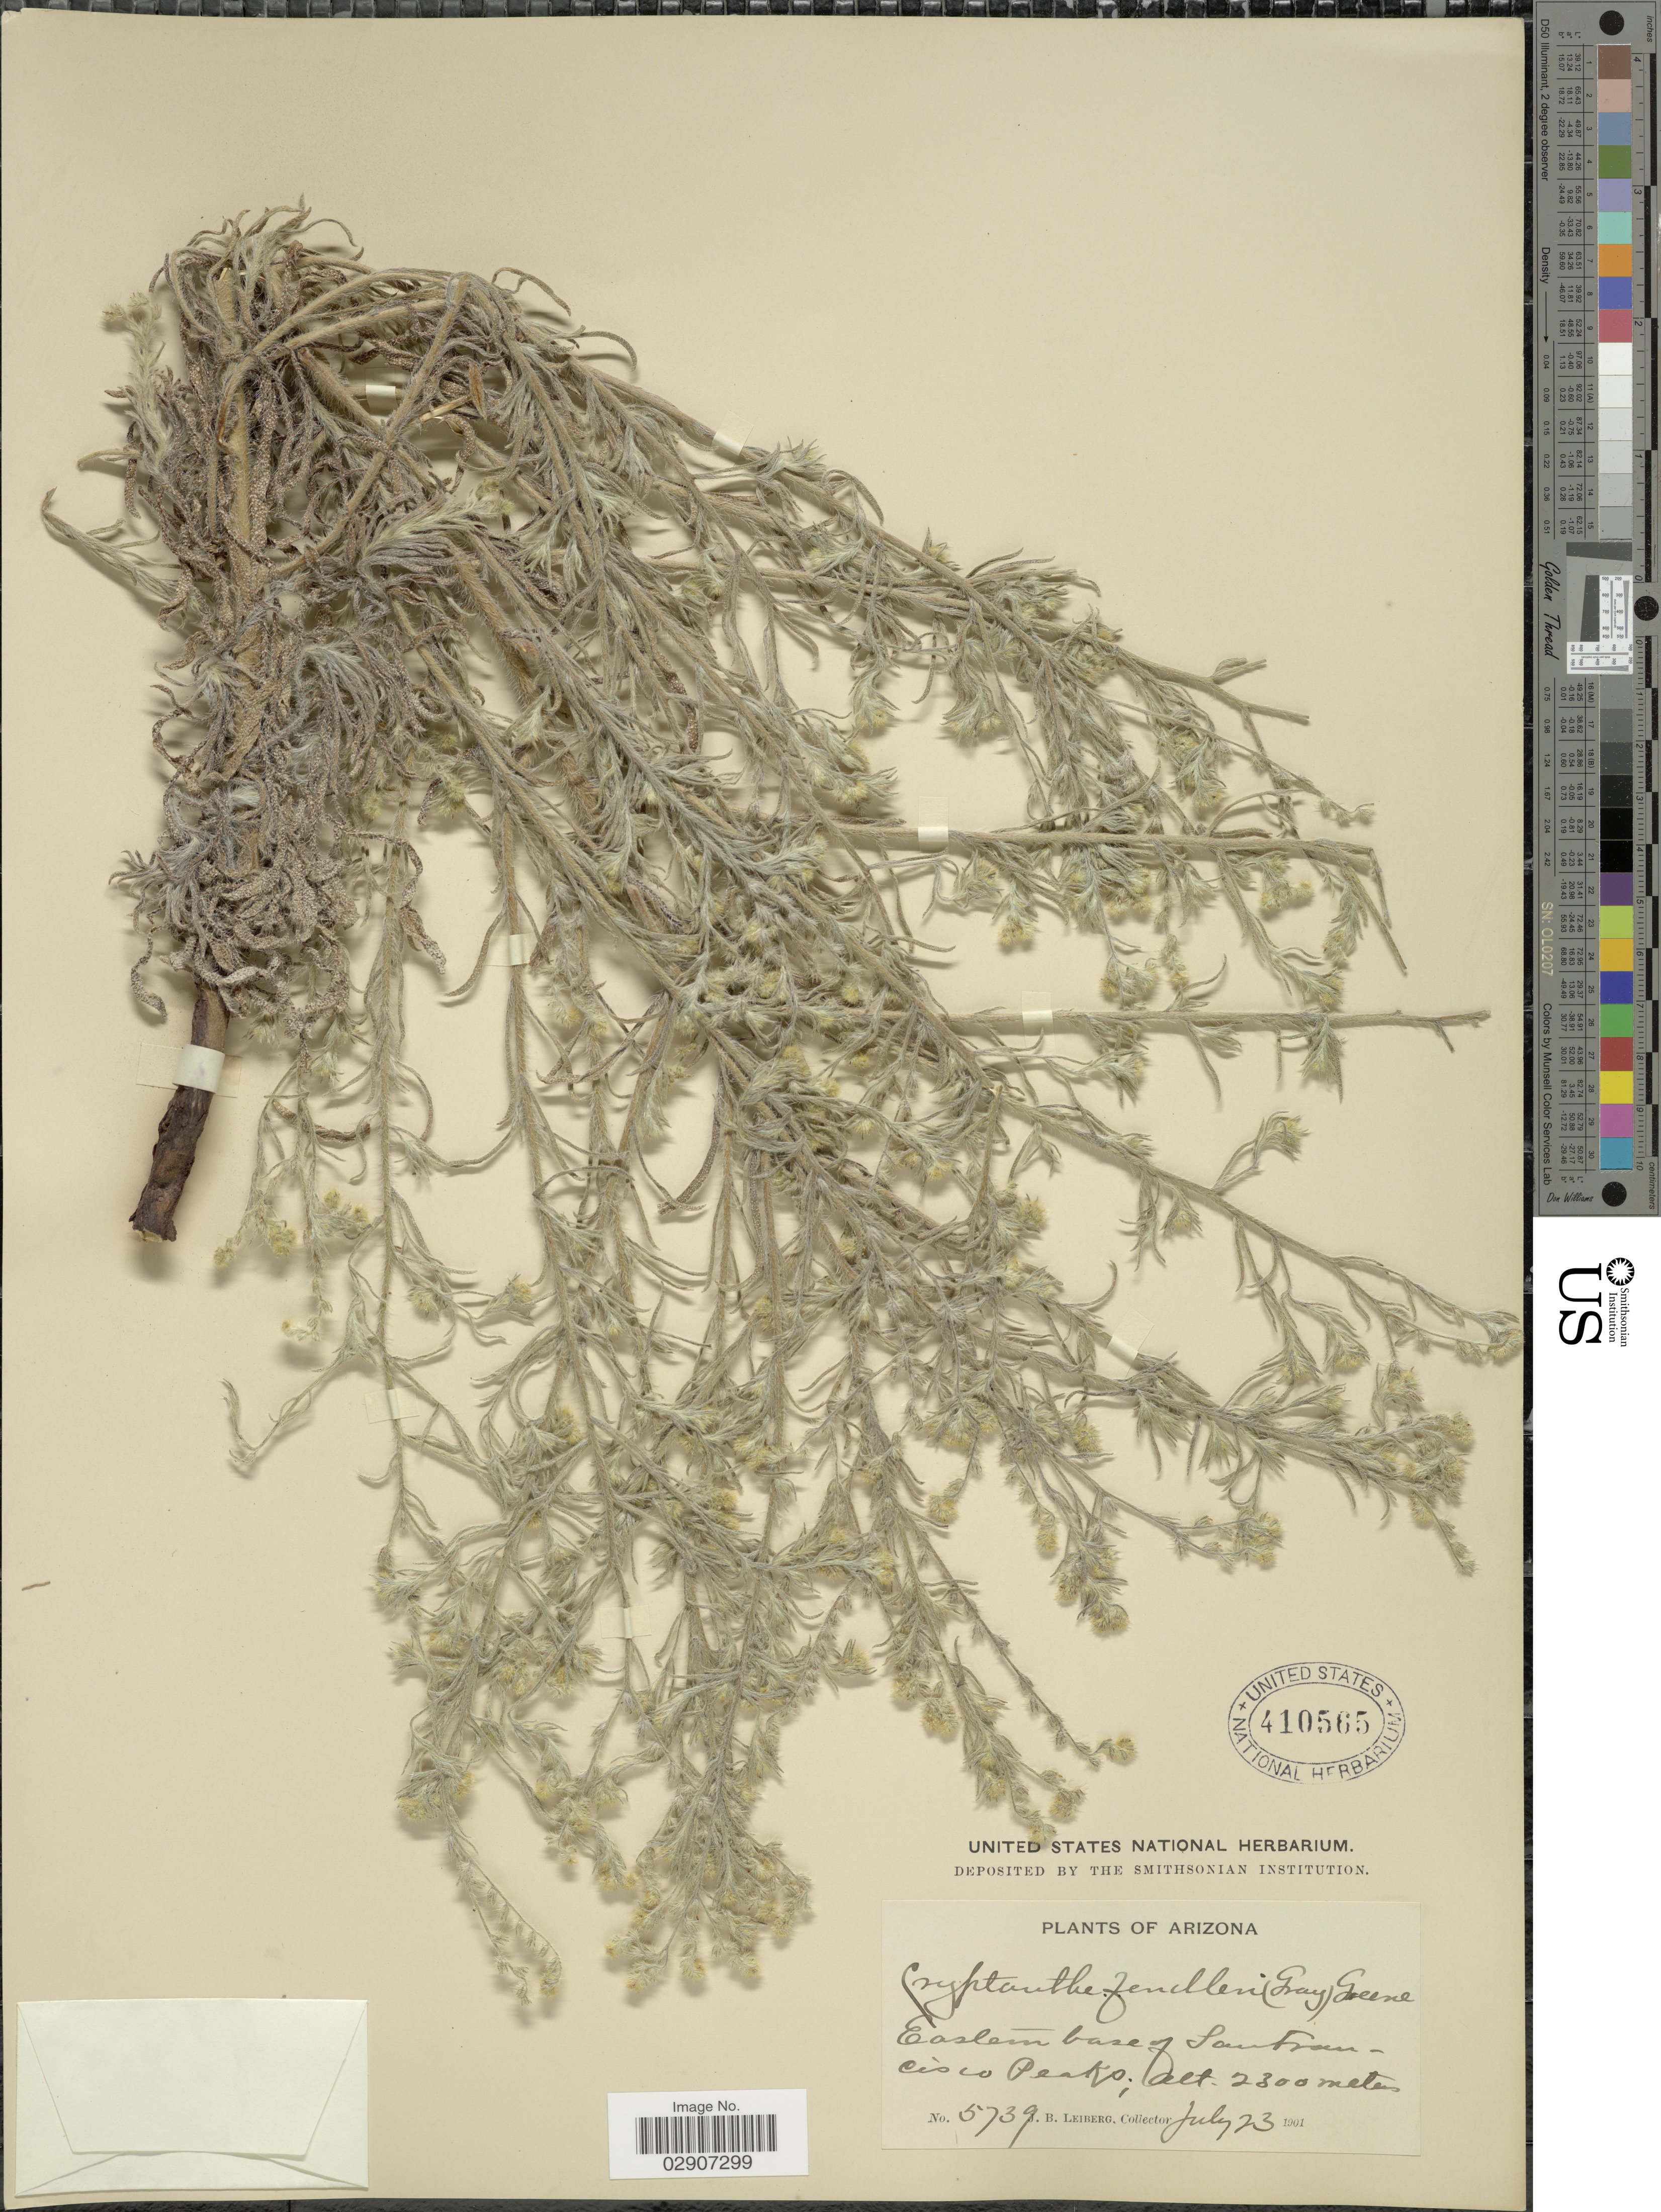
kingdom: Plantae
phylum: Tracheophyta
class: Magnoliopsida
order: Boraginales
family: Boraginaceae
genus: Cryptantha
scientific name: Cryptantha fendleri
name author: (A. Gray) Greene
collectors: J. B. Leiberg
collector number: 5739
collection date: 1901-07-23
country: United States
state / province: Arizona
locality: Eastern base of San Francisco Peaks.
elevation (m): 2300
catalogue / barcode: US 410565